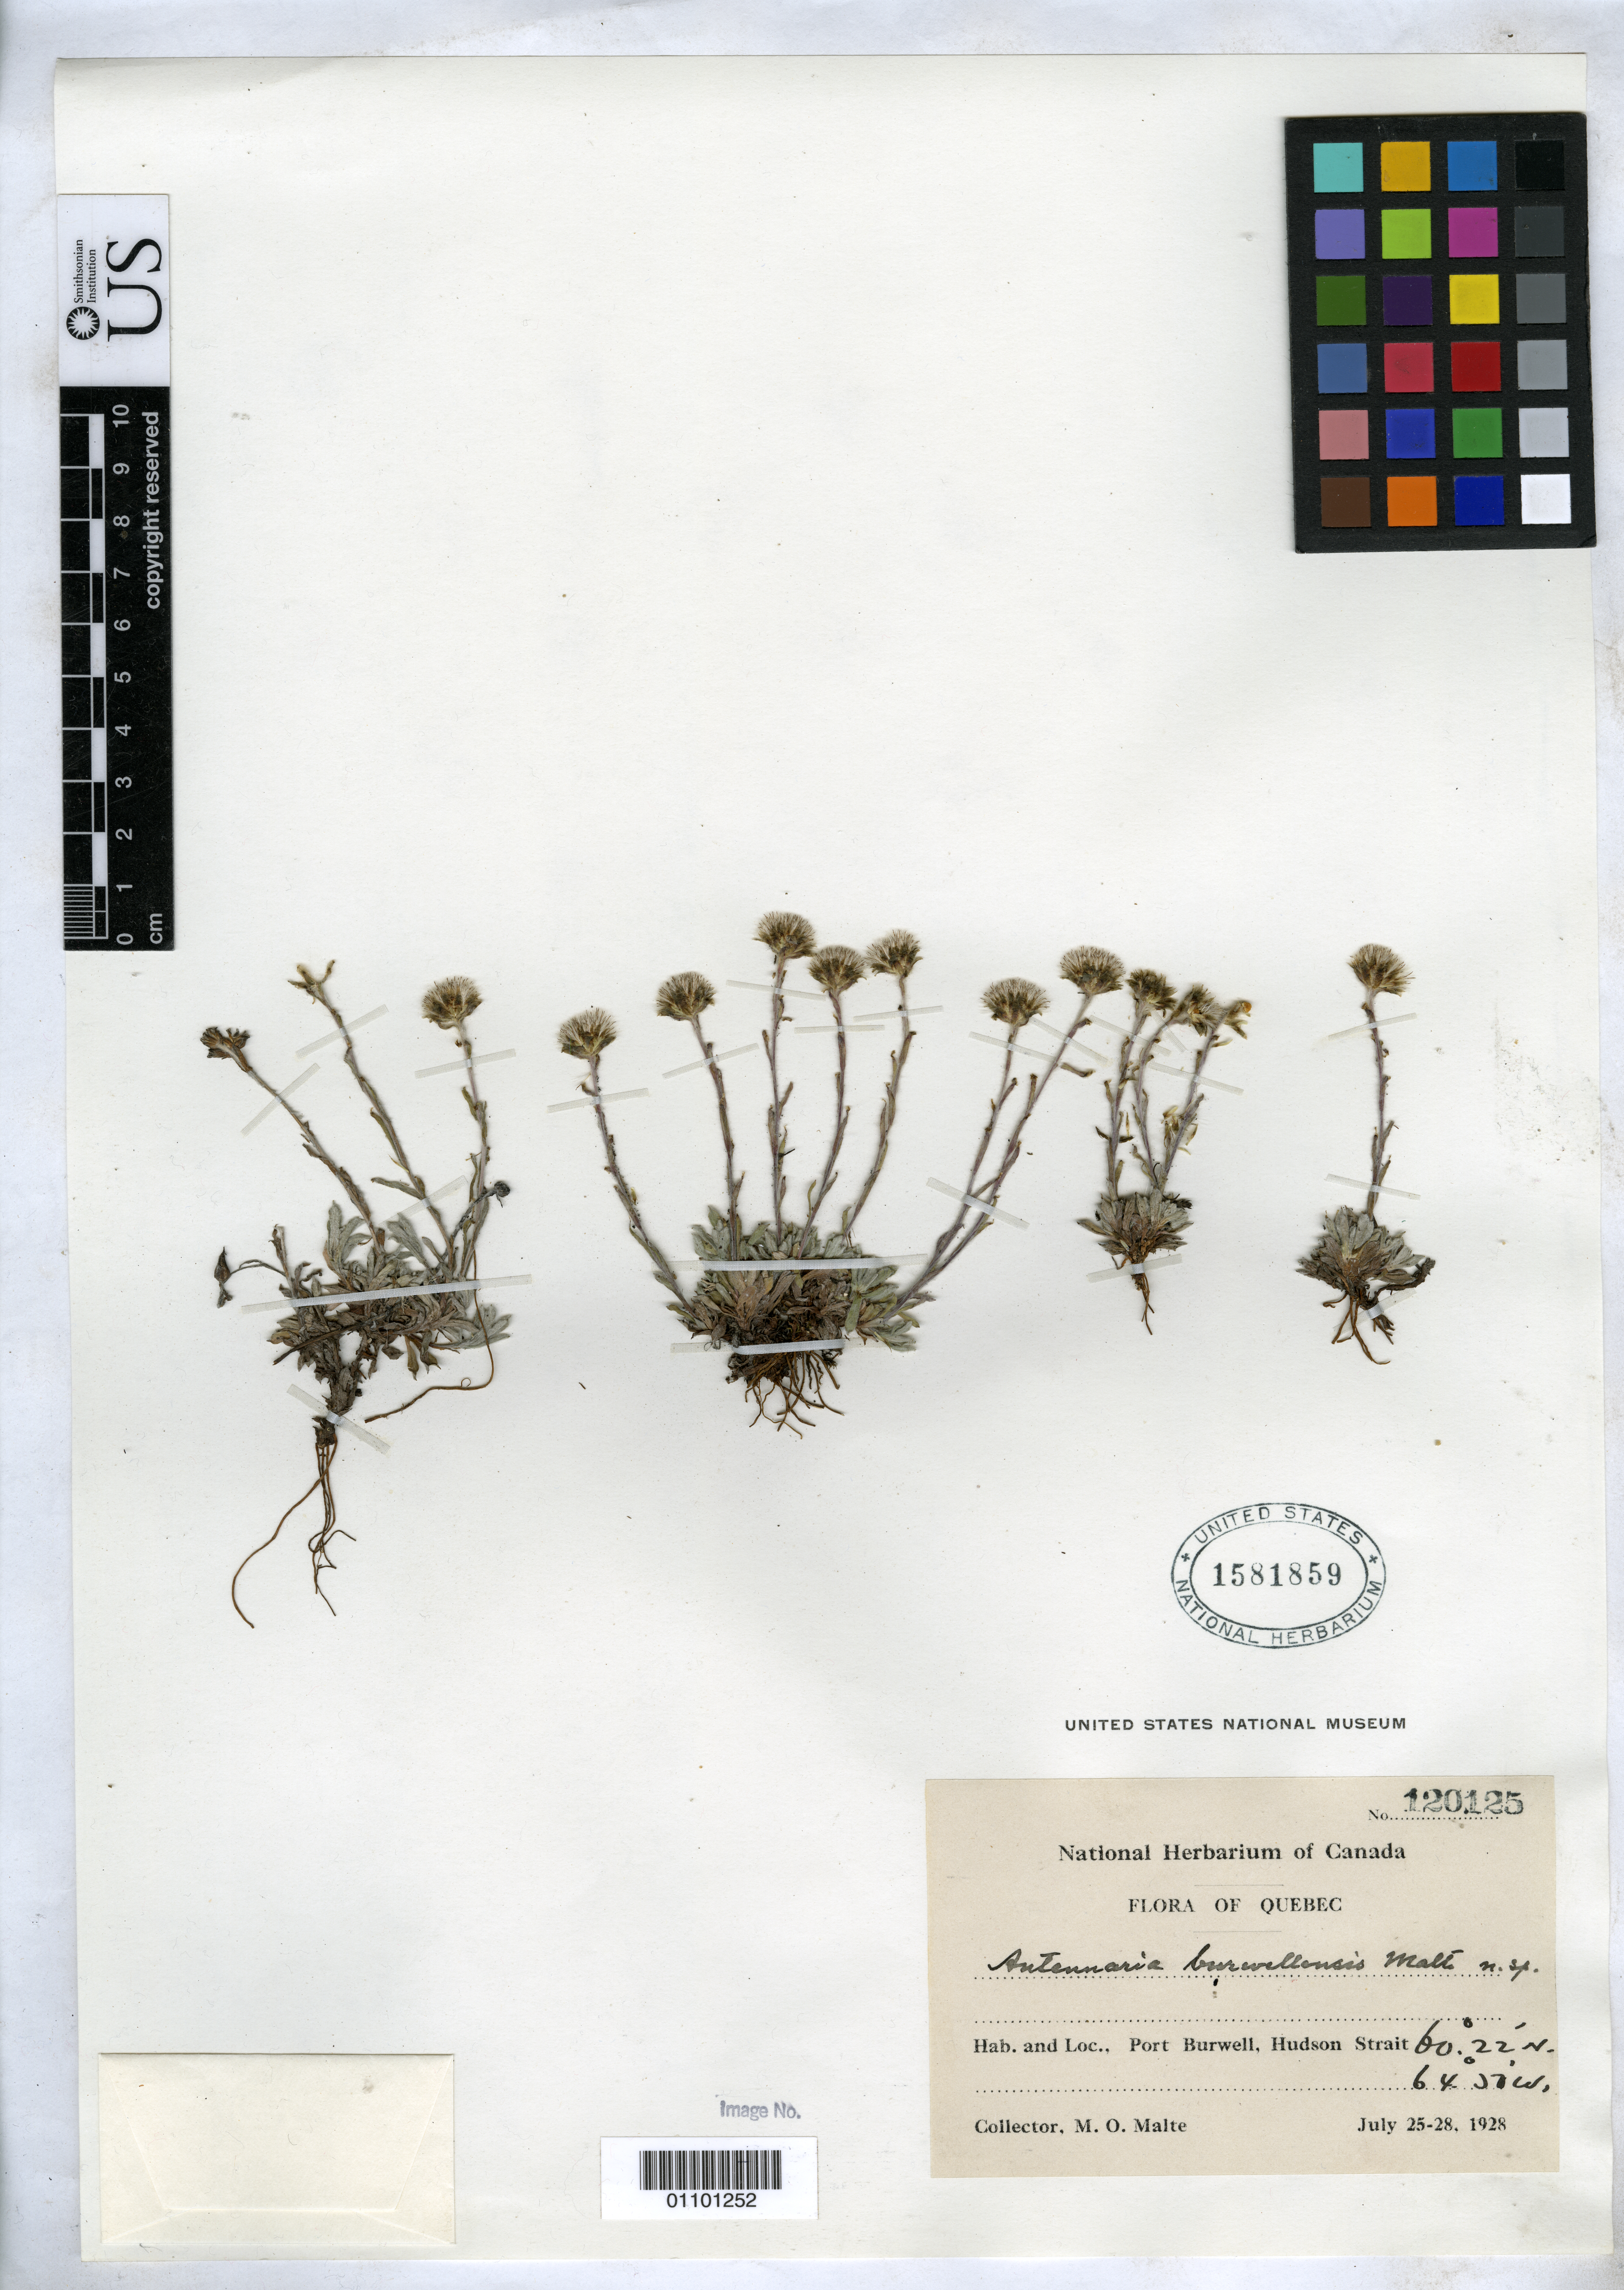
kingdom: Plantae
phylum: Tracheophyta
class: Magnoliopsida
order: Asterales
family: Asteraceae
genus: Antennaria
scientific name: Antennaria burwellensis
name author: Malte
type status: Isotype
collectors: M. Malte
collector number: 120125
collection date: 1928-07-25/1928-07-28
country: Canada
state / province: Quebec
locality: Port Burwell, Hudson Strait.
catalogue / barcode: US 1581859